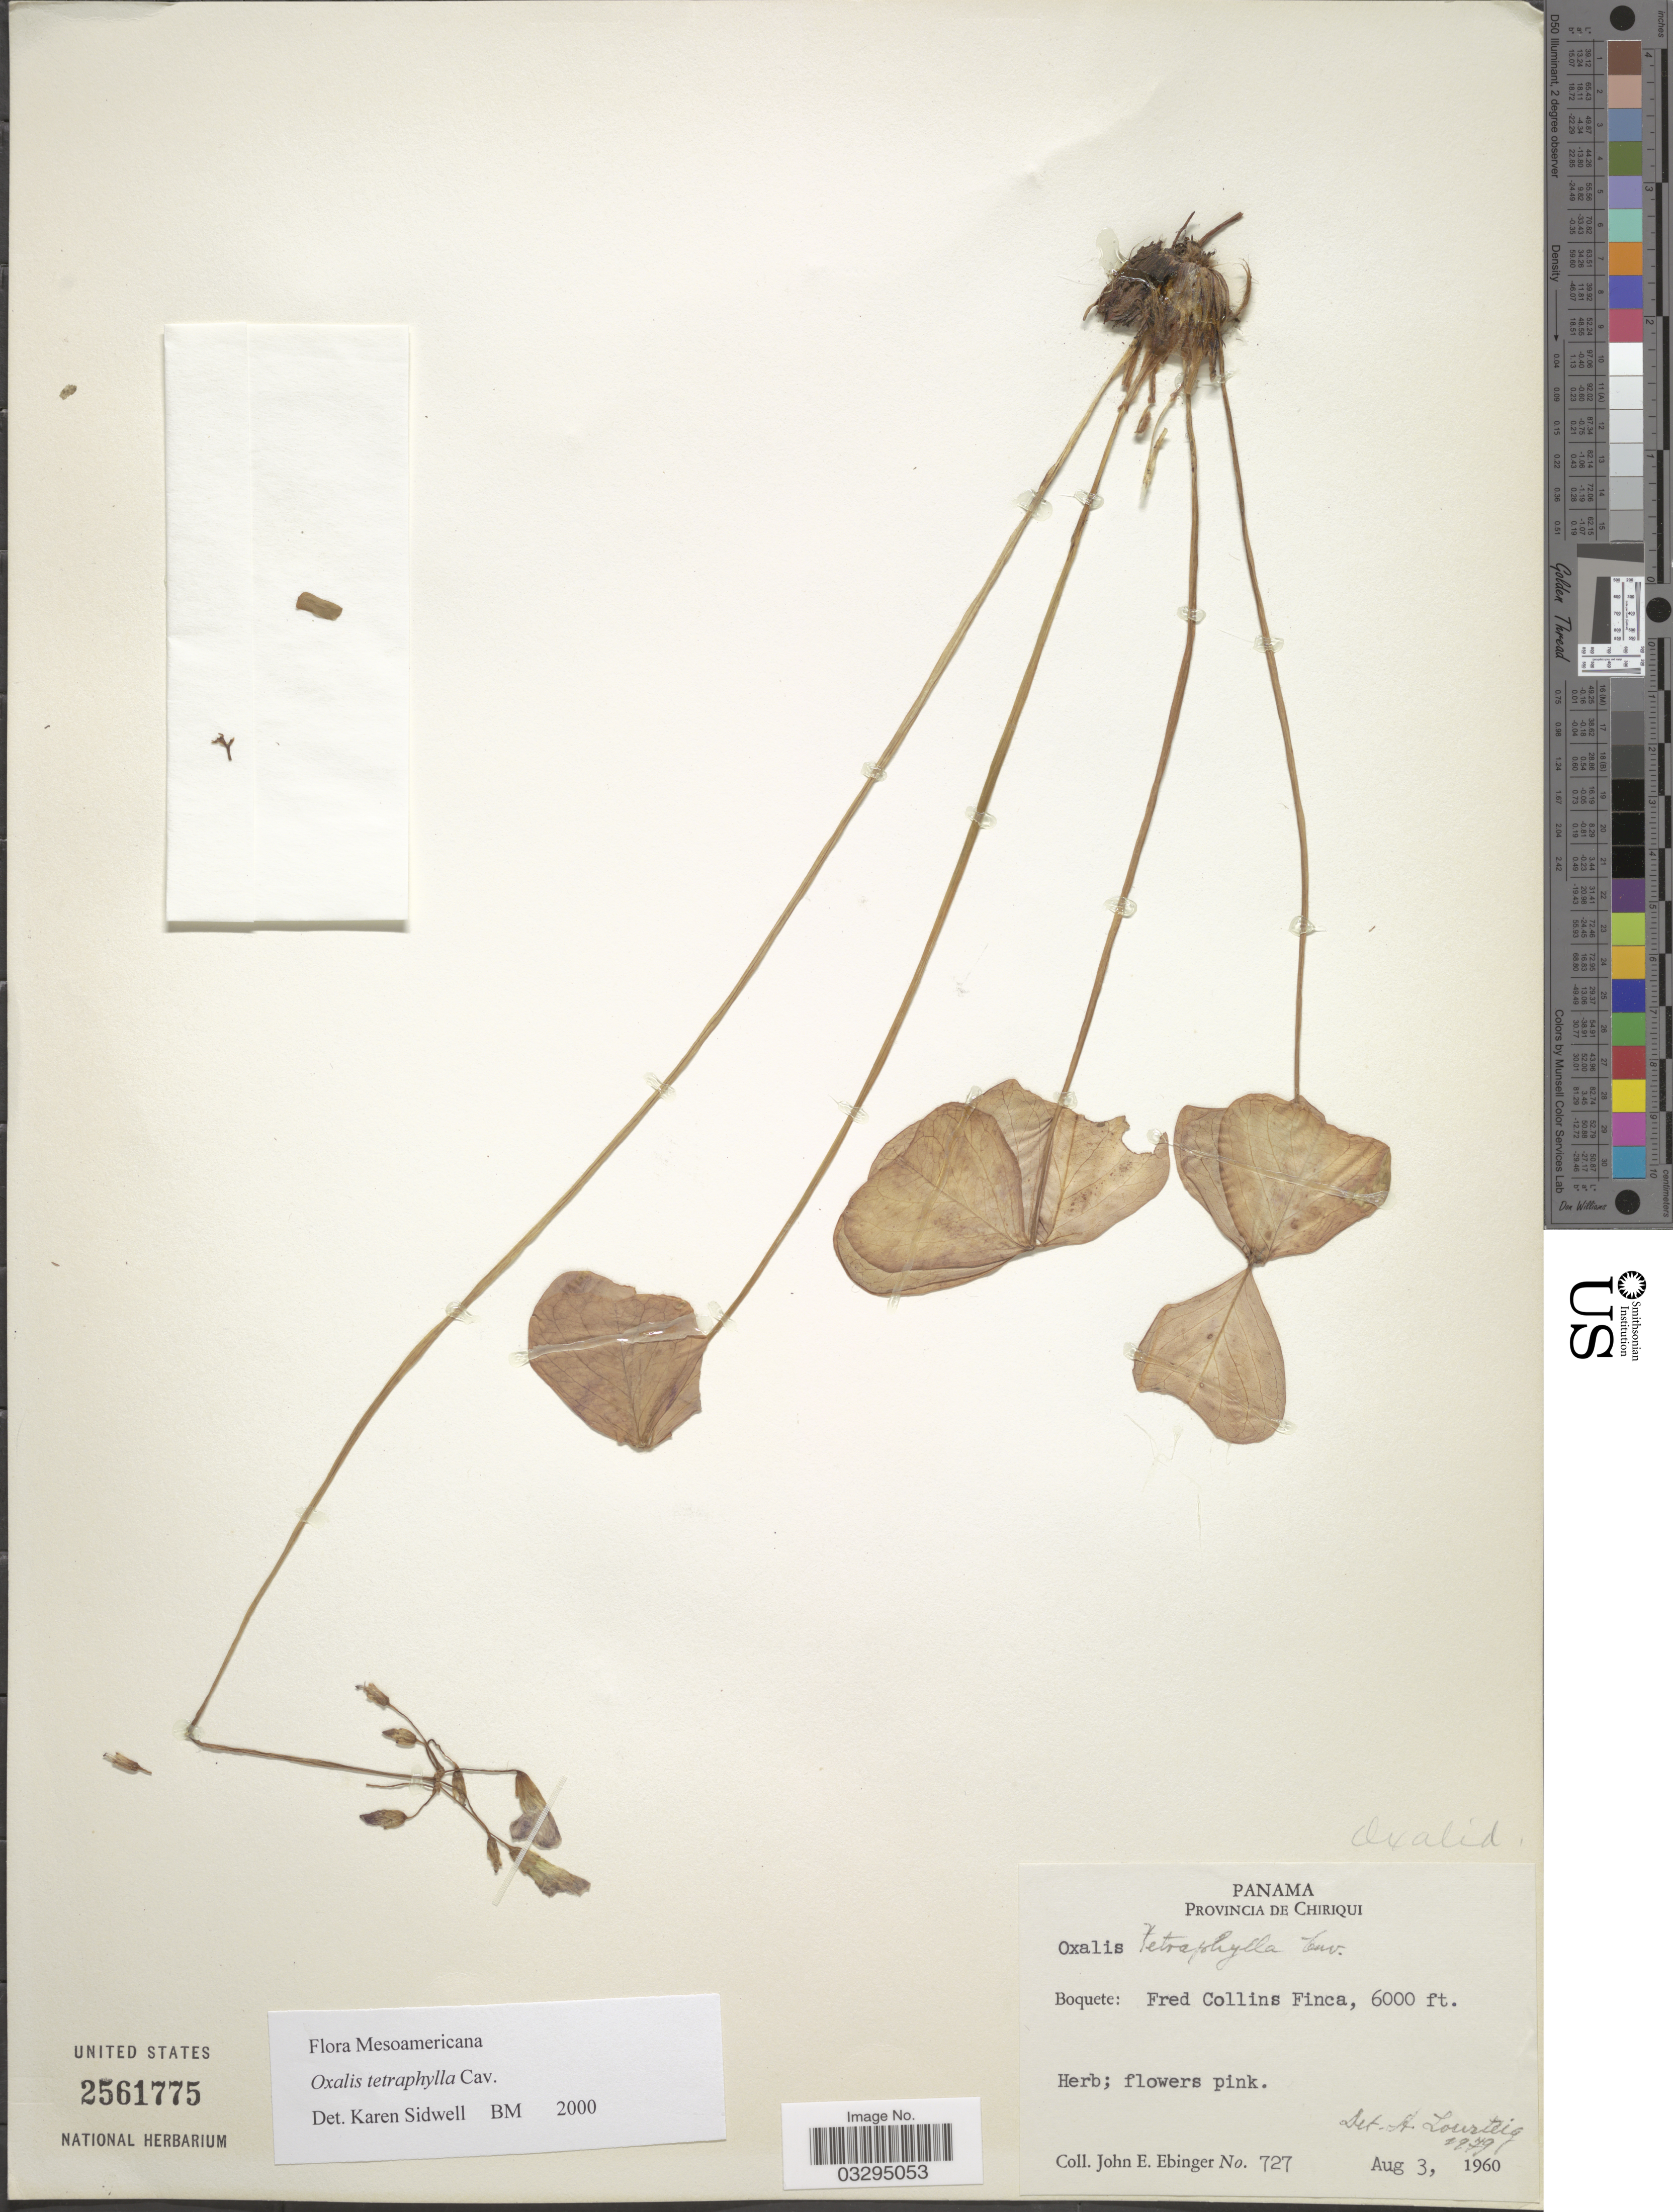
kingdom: Plantae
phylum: Tracheophyta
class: Magnoliopsida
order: Oxalidales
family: Oxalidaceae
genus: Oxalis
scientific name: Oxalis tetraphylla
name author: Cav.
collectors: J. Ebinger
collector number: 727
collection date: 1960-08-03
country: Panama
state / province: Chiriqui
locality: Provincia de Chiriqui. Boquete: Fred Collins Finca.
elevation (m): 1829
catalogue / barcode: US 2561775